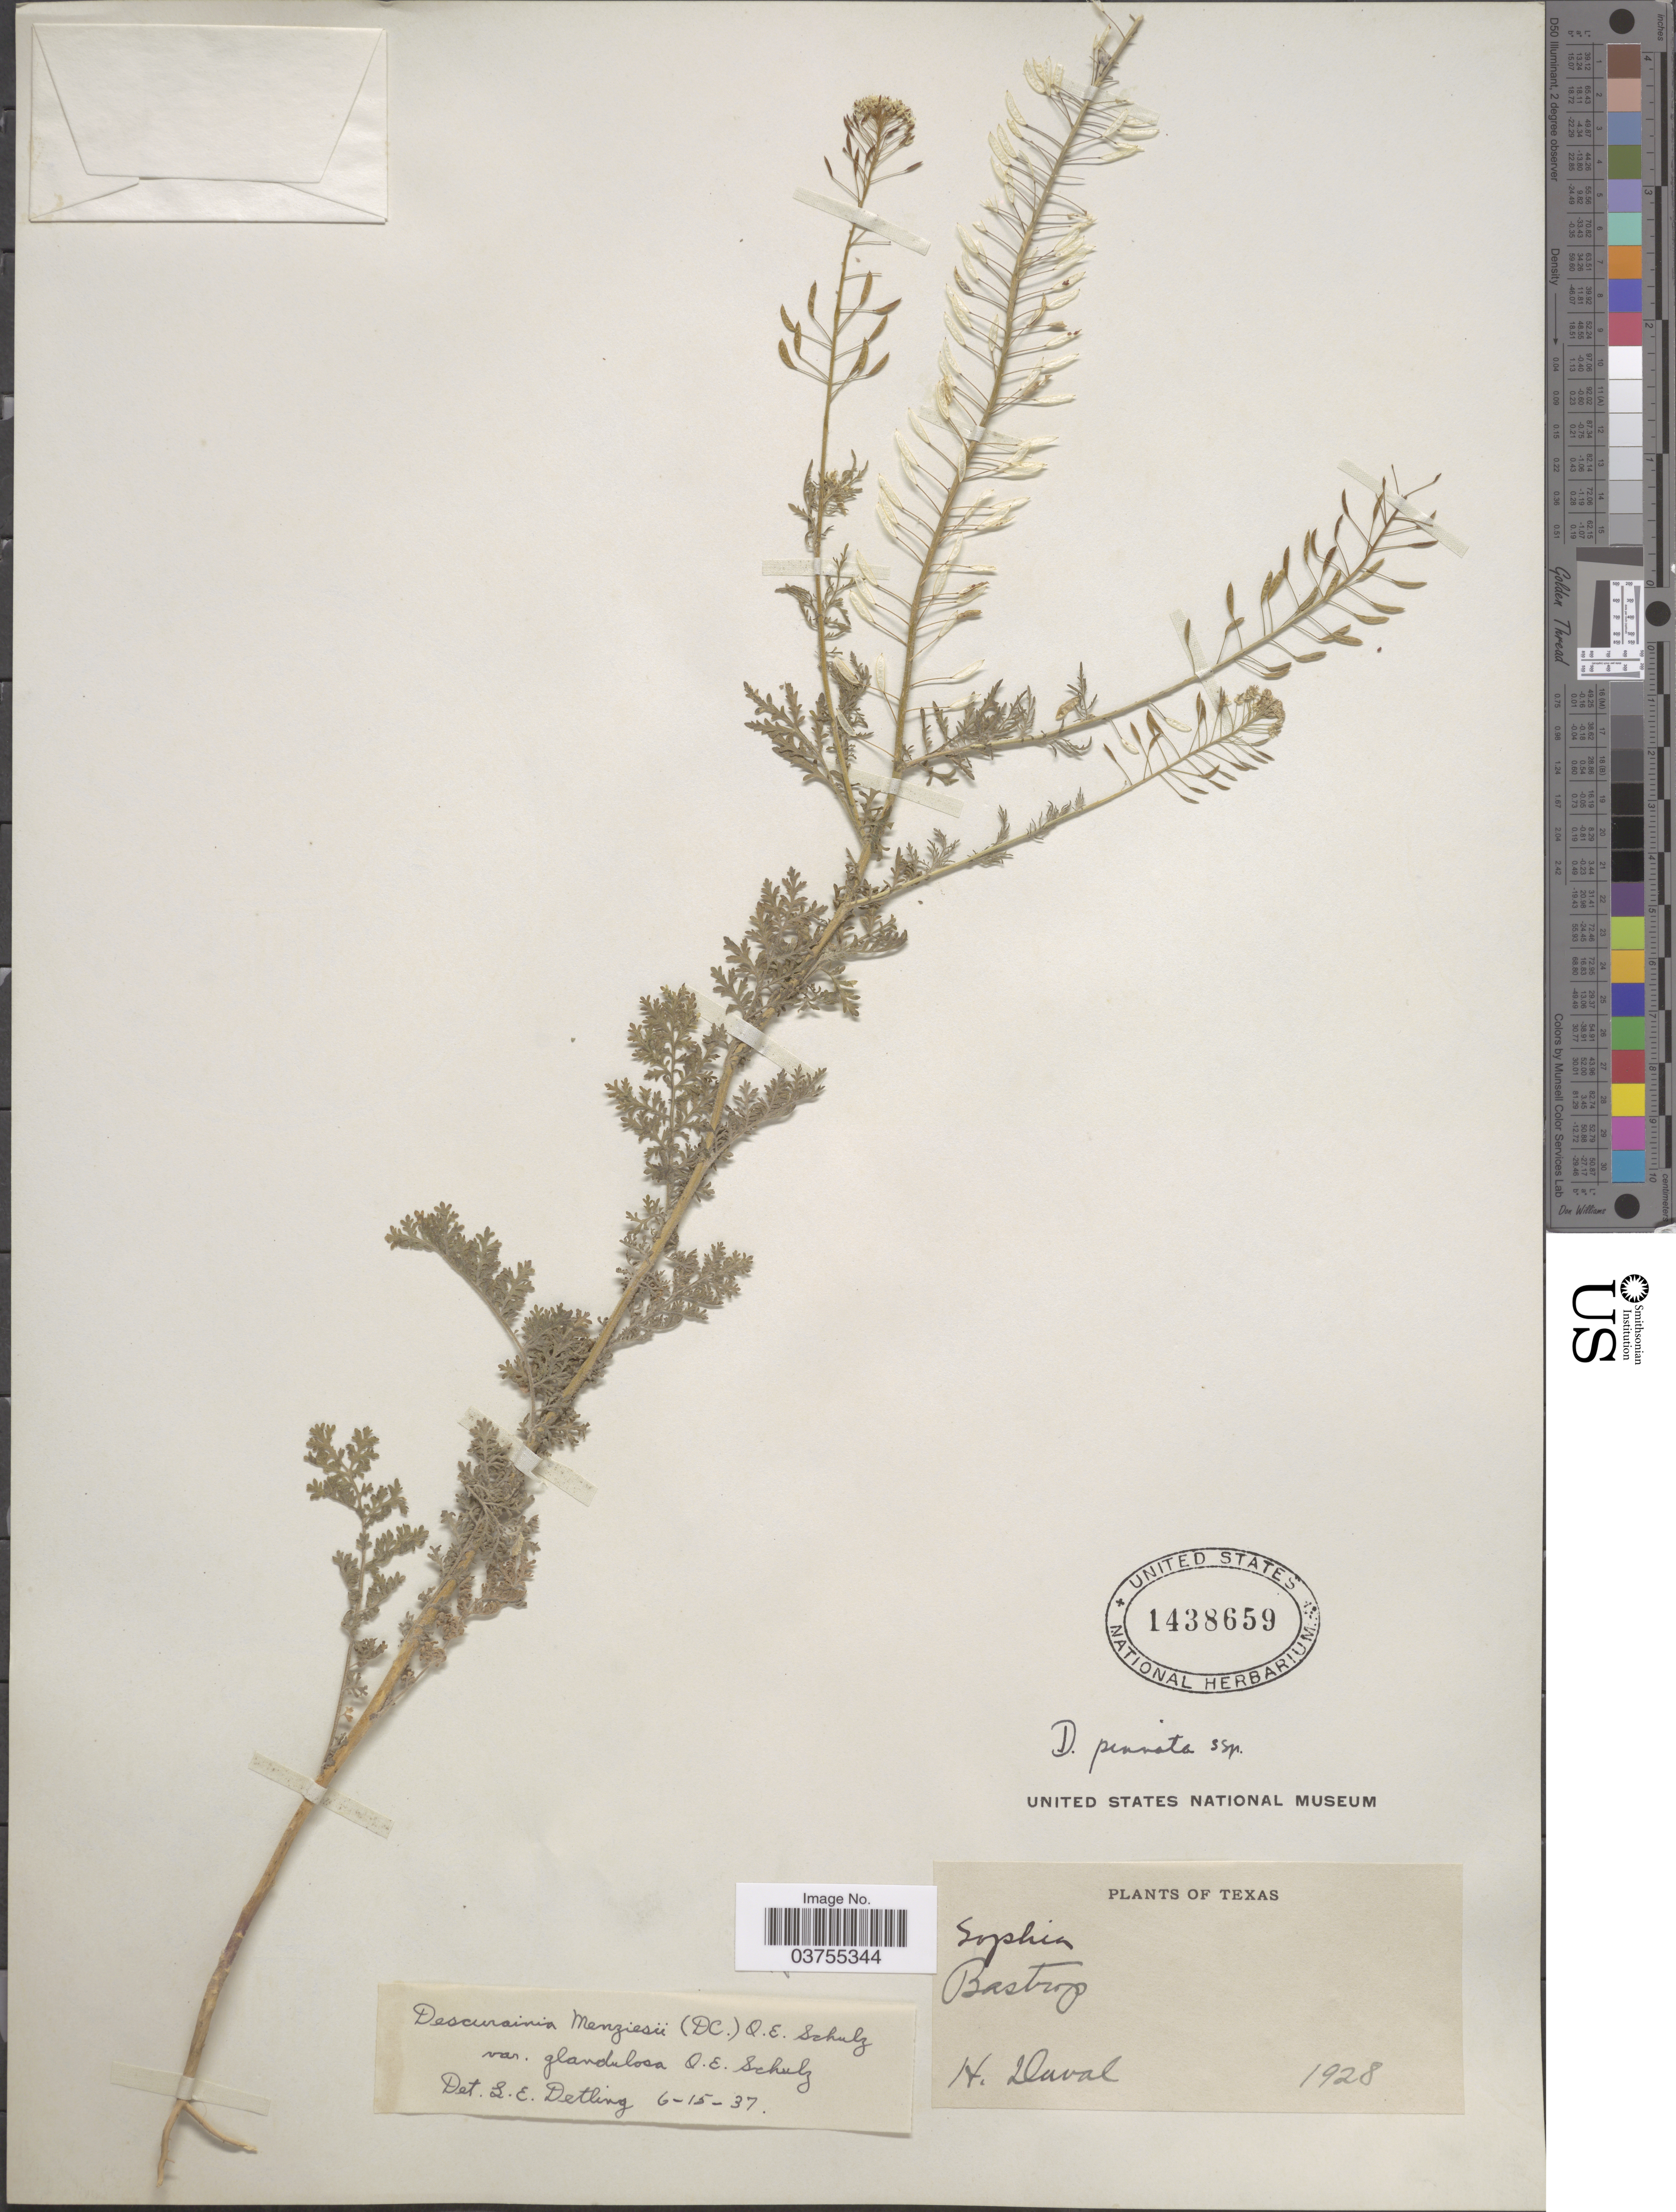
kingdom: Plantae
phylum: Tracheophyta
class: Magnoliopsida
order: Brassicales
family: Brassicaceae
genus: Descurainia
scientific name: Descurainia sp.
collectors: H. Duval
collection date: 1928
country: United States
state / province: Texas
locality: Bastrop.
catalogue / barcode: US 1438659